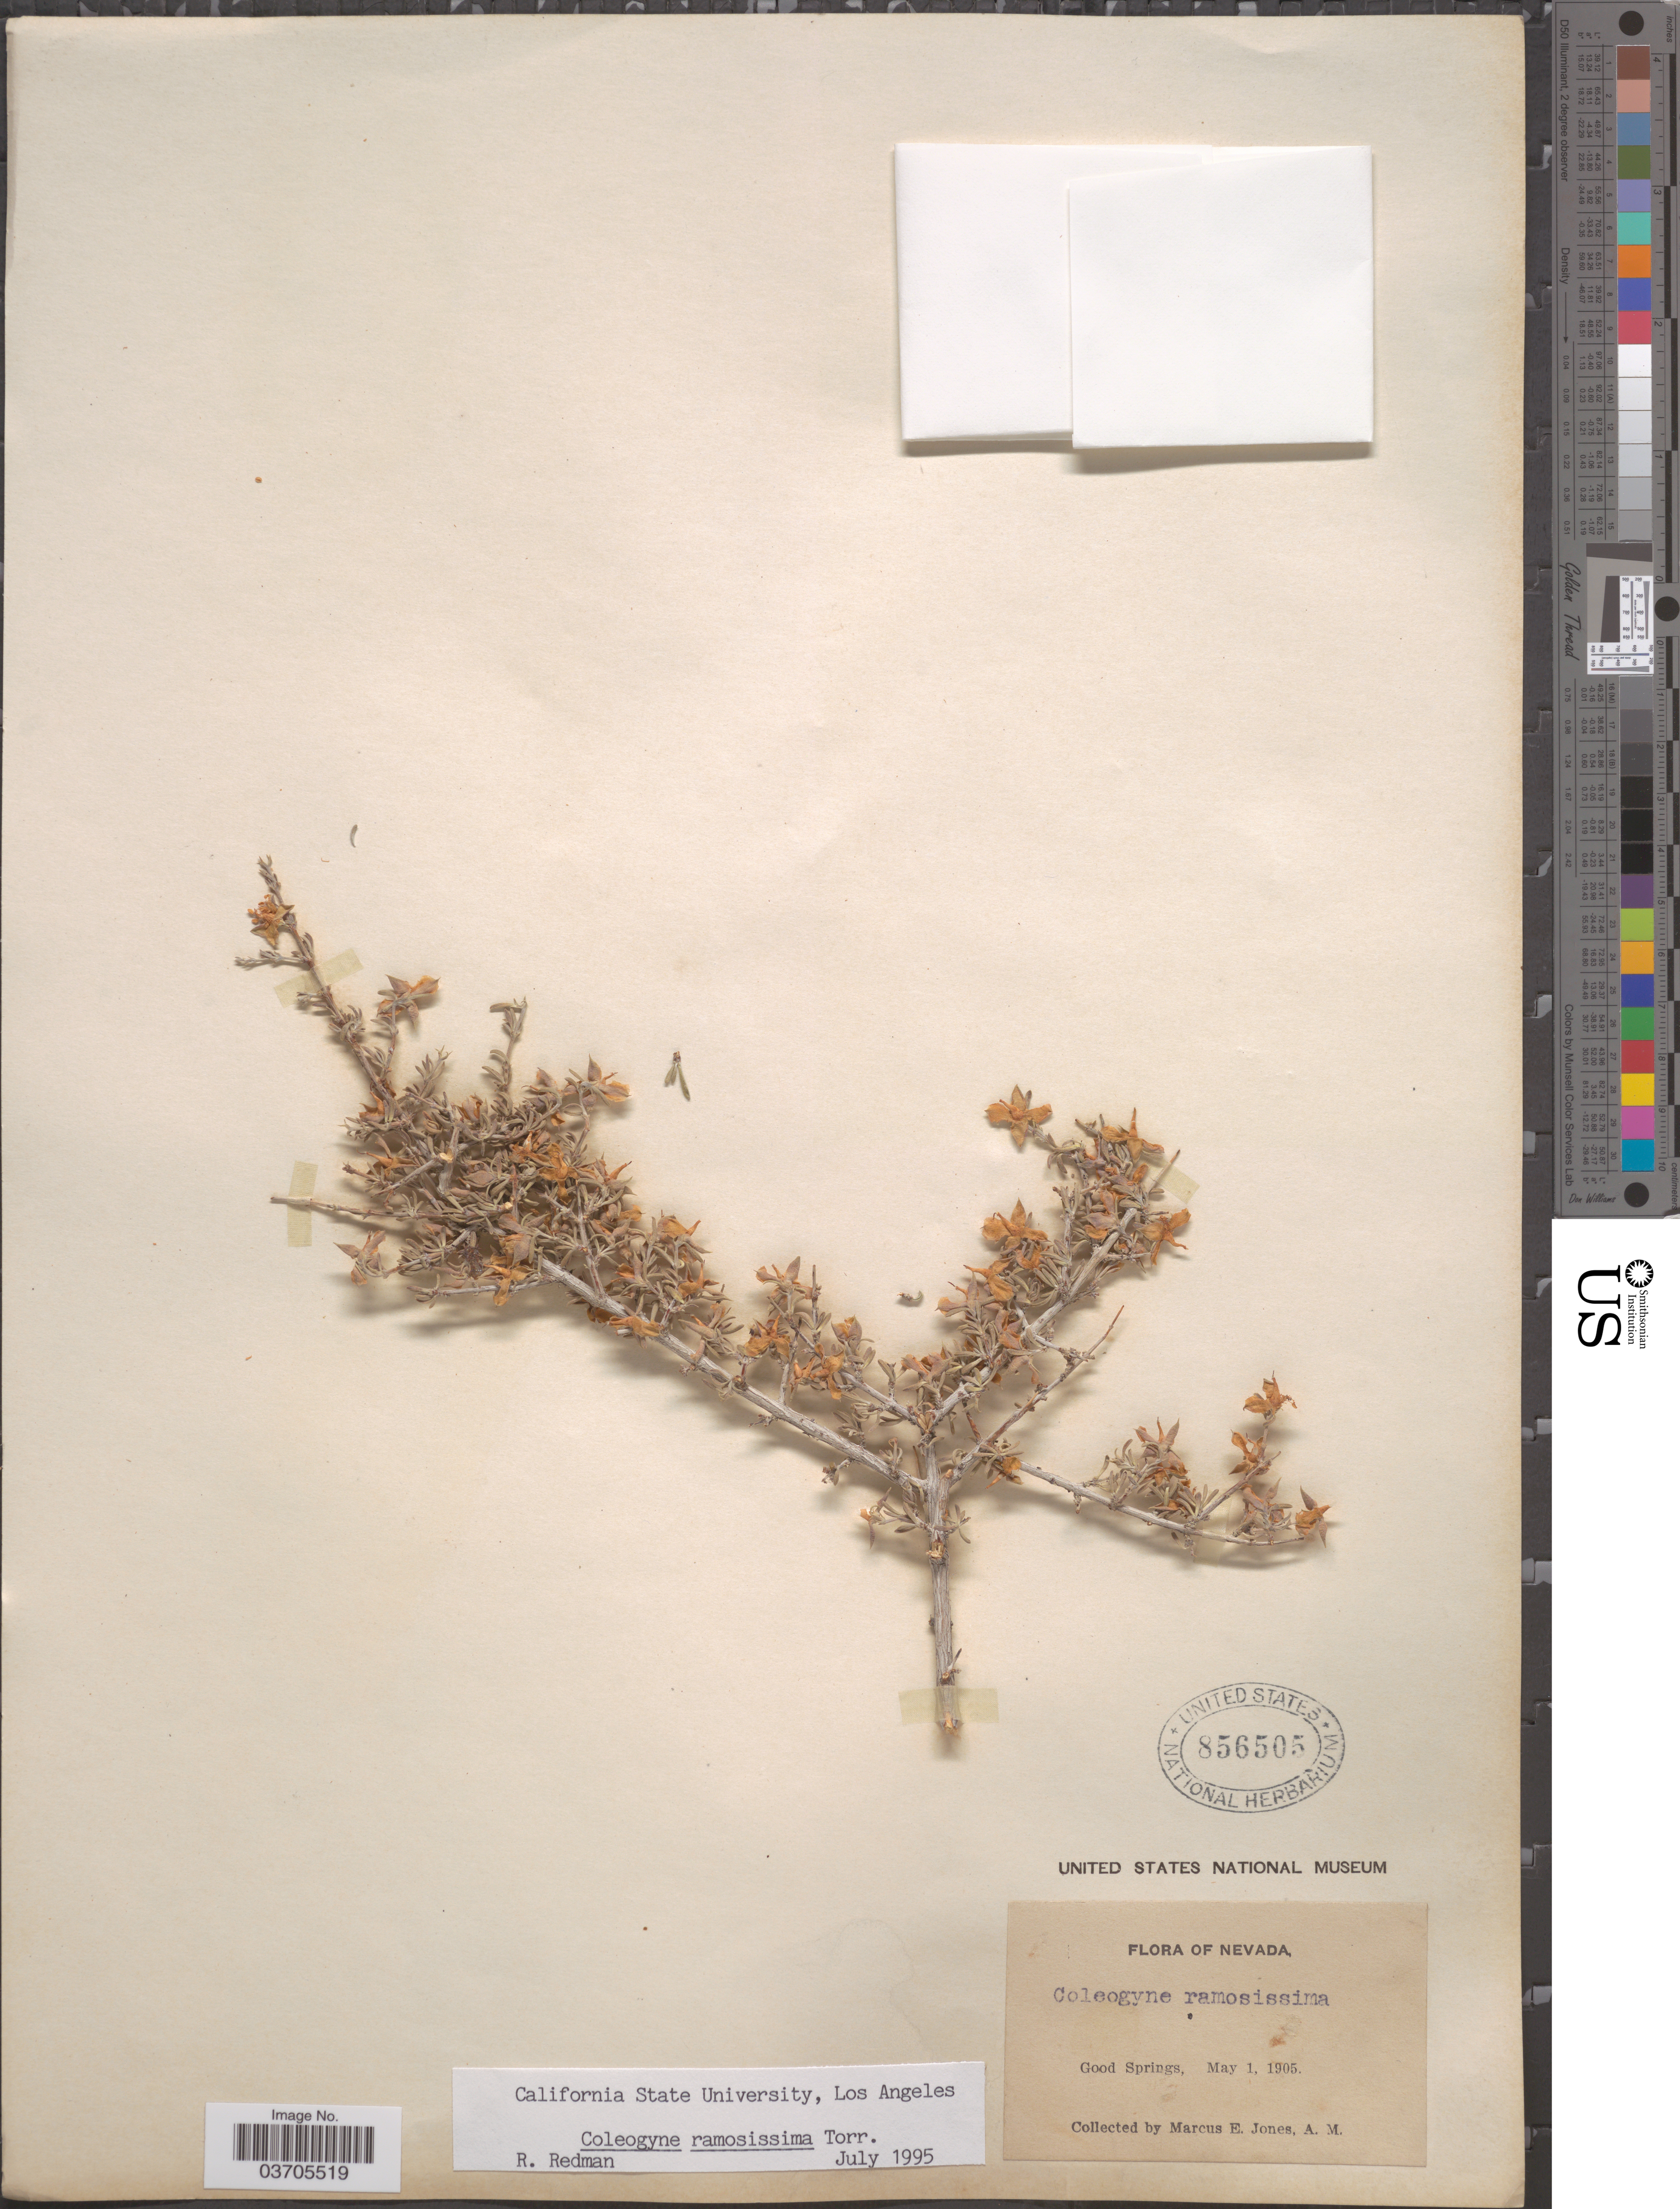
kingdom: Plantae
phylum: Tracheophyta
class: Magnoliopsida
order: Rosales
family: Rosaceae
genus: Coleogyne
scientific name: Coleogyne ramosissima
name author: Torr.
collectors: M. E. Jones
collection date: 1905-05-01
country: United States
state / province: Nevada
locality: Good Springs.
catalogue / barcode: US 856505